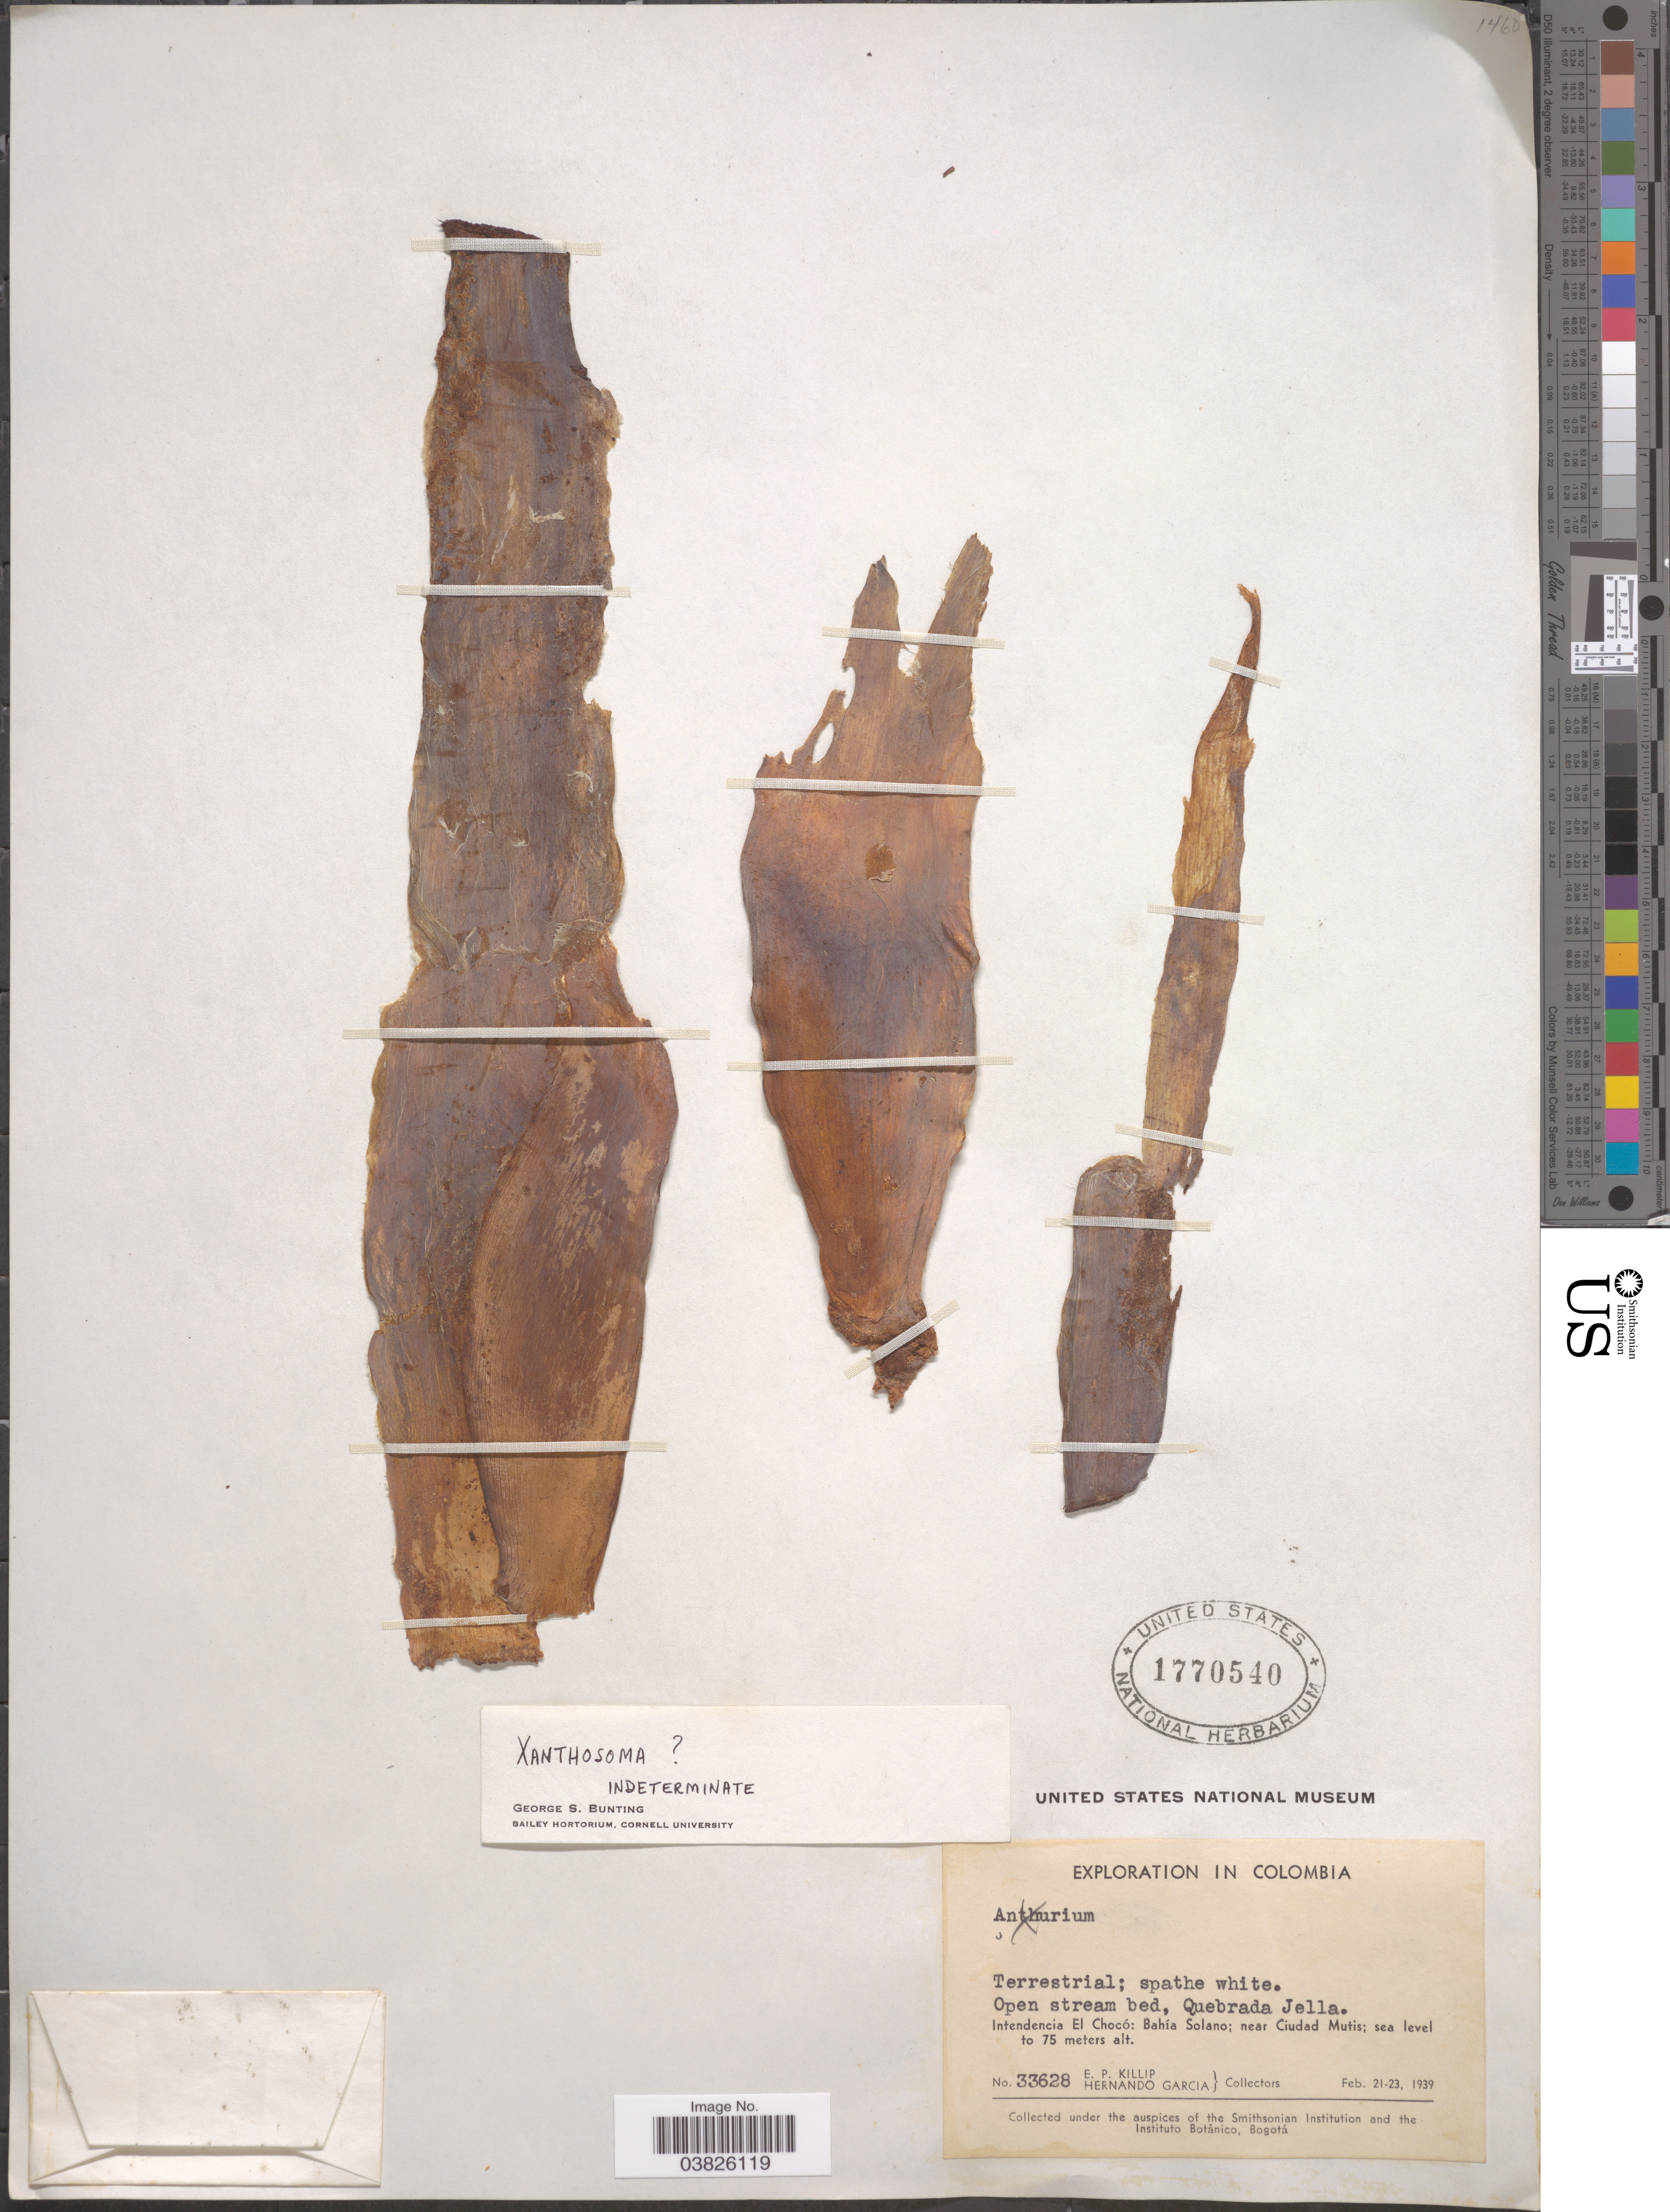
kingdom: Plantae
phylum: Tracheophyta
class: Liliopsida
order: Alismatales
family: Araceae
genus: Xanthosoma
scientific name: Xanthosoma sp.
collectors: E. P. Killip & H. Garcia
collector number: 33628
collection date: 1939-02-21/1939-02-23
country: Colombia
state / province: Chocó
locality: Quebrada Jella. Intendencia El Chocó: Bahía Solano; near Ciudad Mutis.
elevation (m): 0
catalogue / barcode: US 1770540